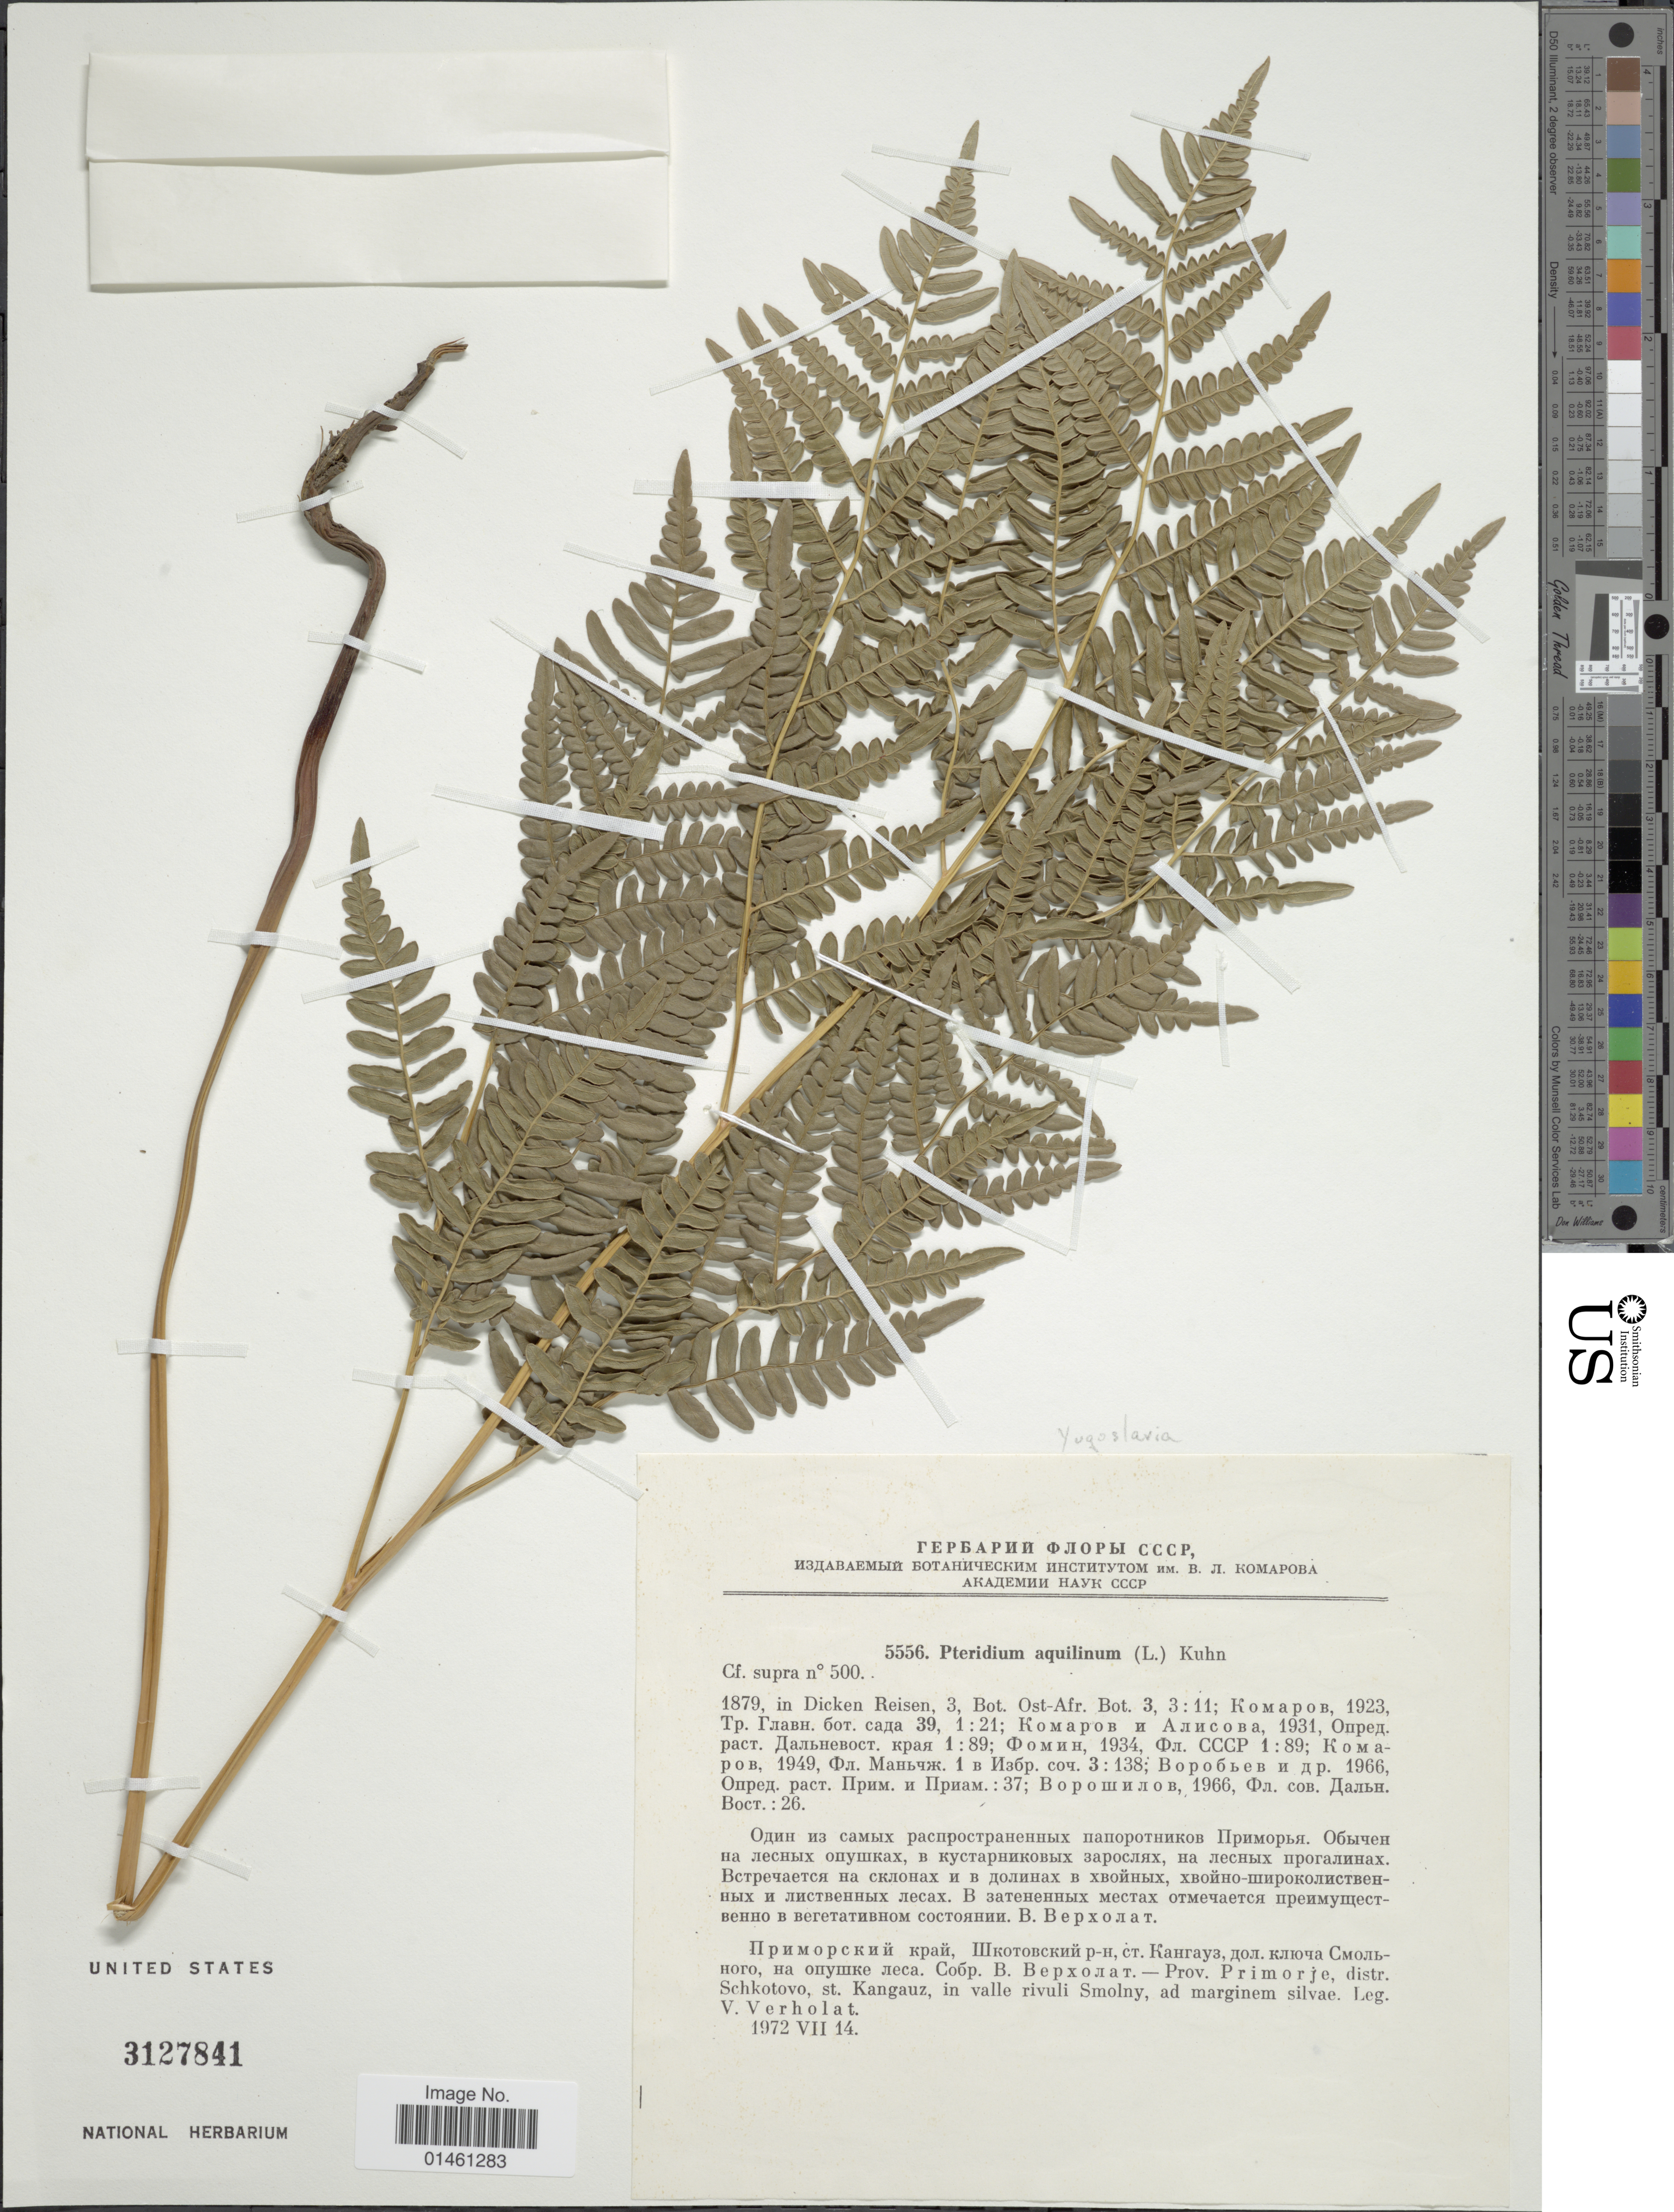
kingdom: Plantae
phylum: Tracheophyta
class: Polypodiopsida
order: Polypodiales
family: Dennstaedtiaceae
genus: Pteridium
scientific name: Pteridium aquilinum var. typicum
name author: R.M. Tryon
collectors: V. Verholat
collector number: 5556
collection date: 1972-07-14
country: Russian Federation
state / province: Primorsky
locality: Prov. Primorje, distr. Schkotovo, st. Kangauz, in valle rivuli smolny, ad marginem silvae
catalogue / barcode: US 3127841